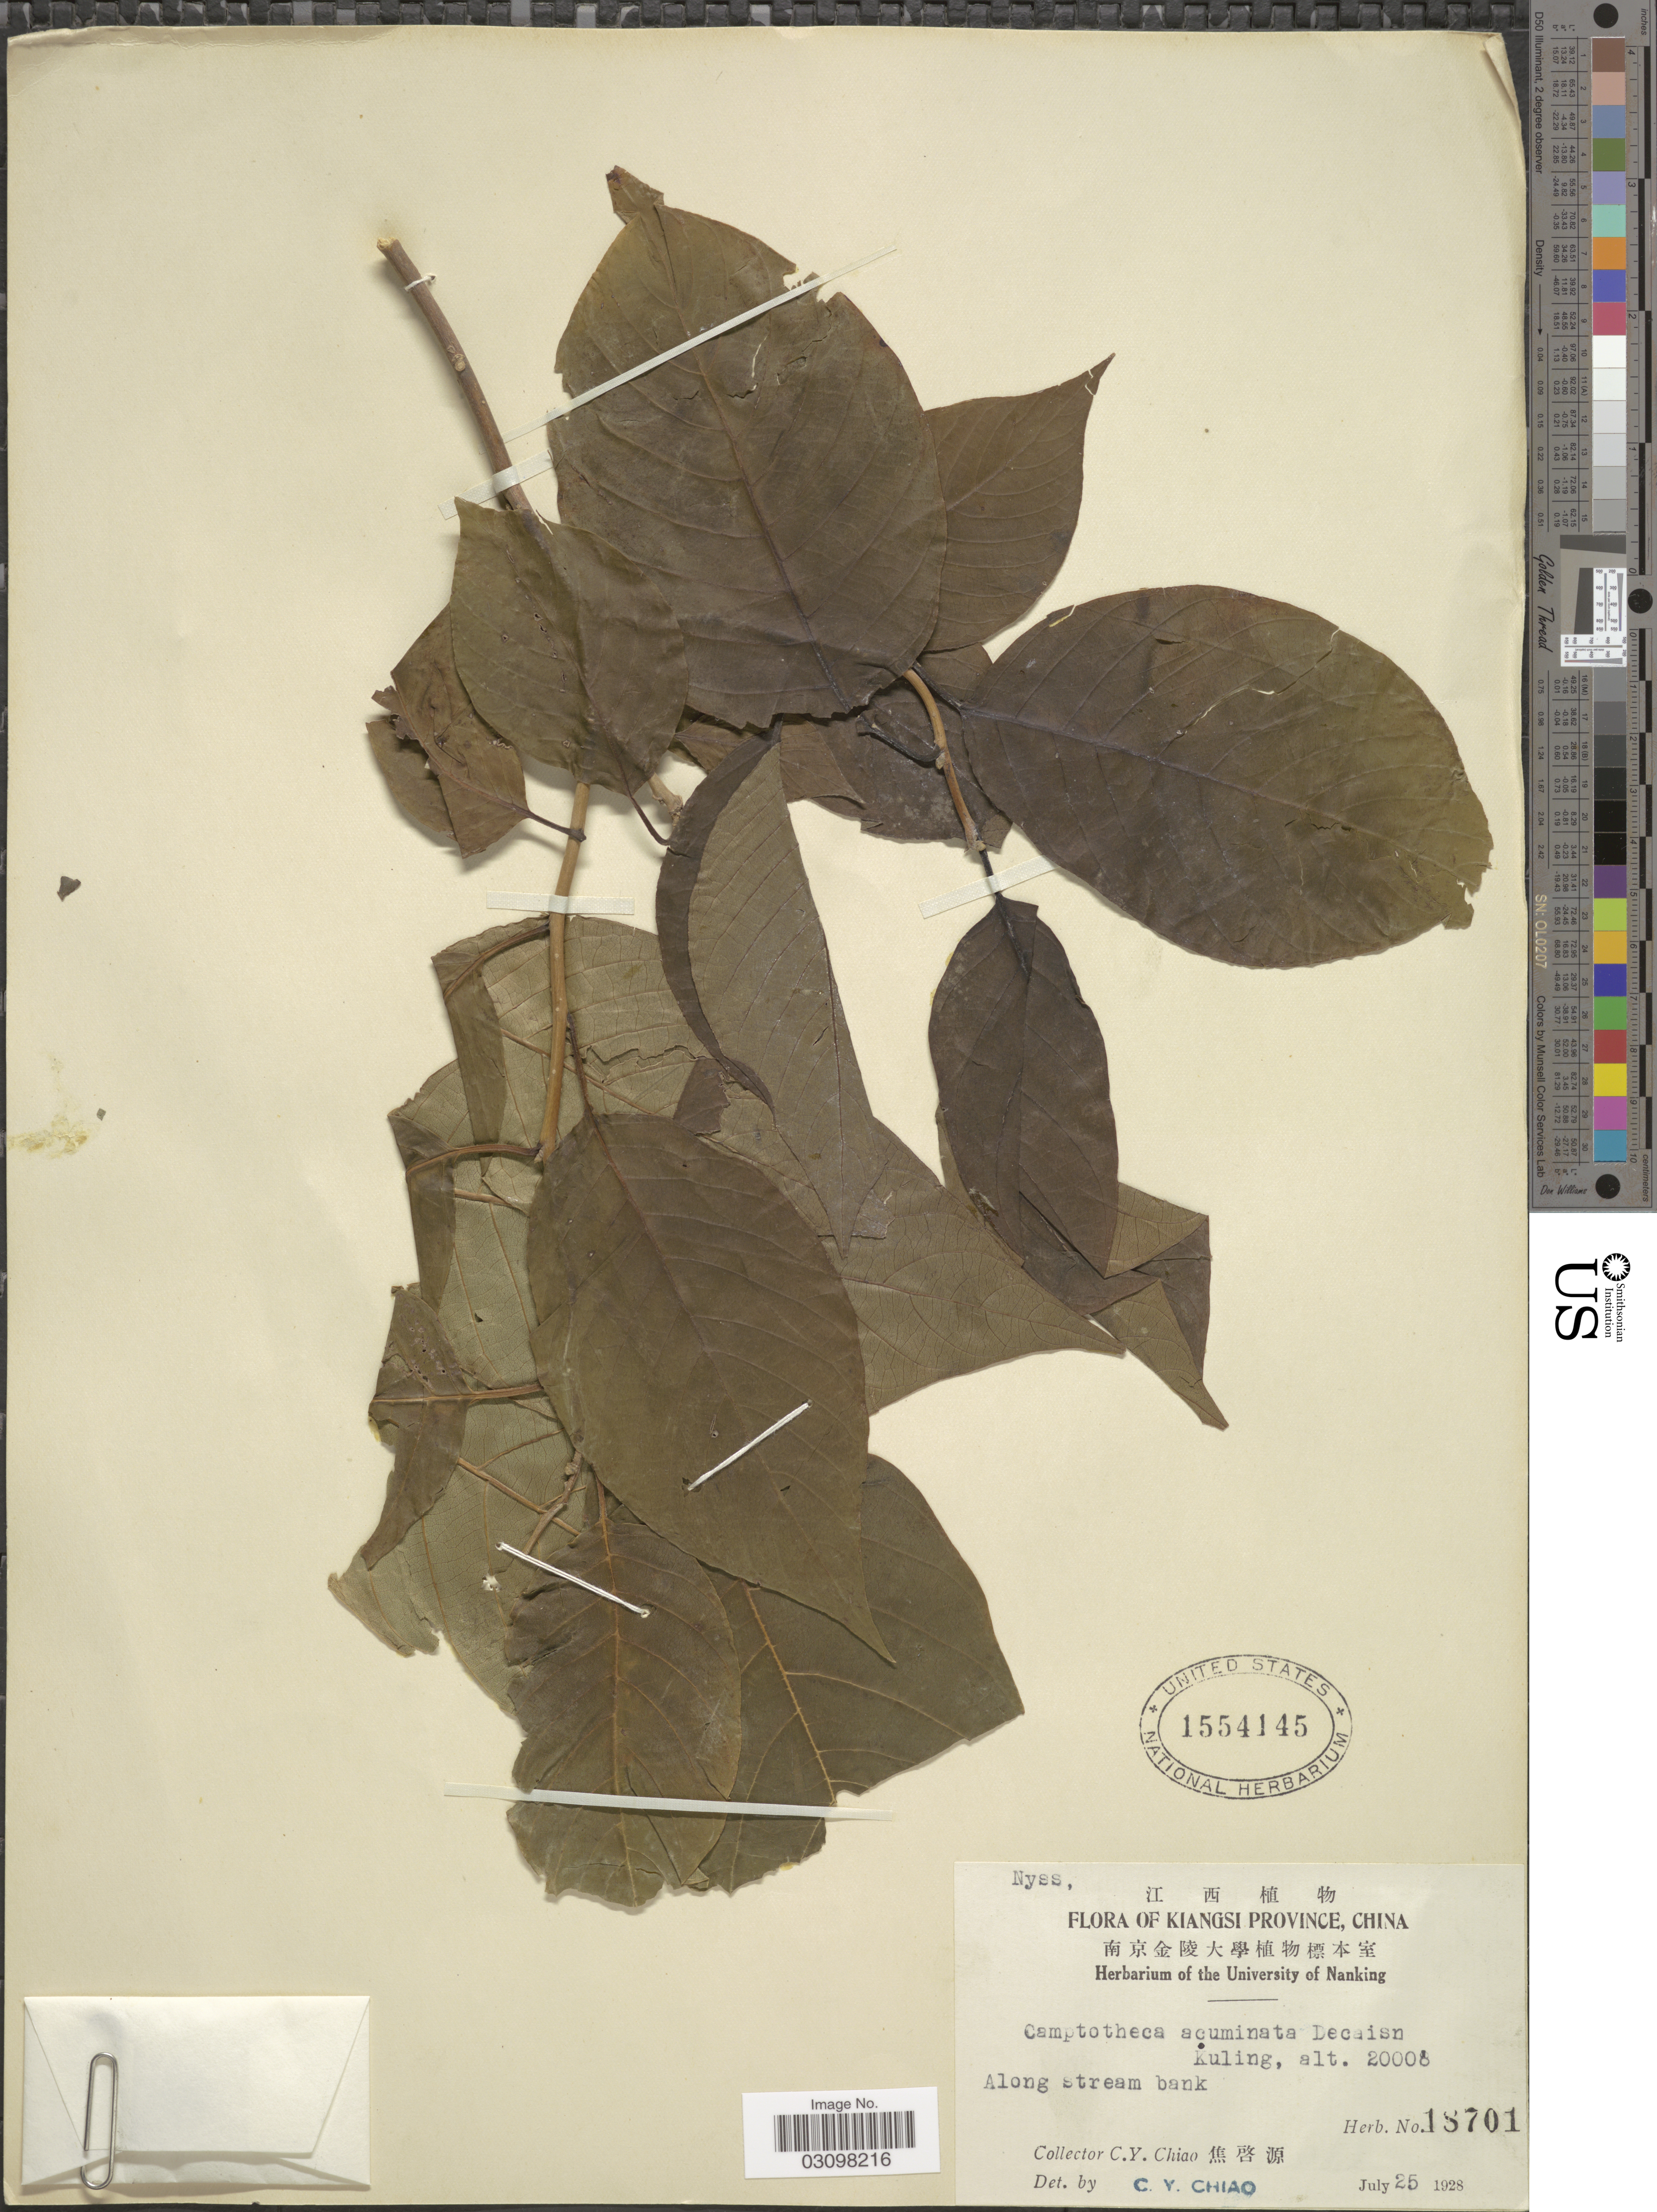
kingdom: Plantae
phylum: Tracheophyta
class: Magnoliopsida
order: Cornales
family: Nyssaceae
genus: Camptotheca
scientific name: Camptotheca acuminata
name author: Decne.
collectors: C. Y. Chiao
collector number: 18701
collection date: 1928-07-25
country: China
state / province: Jiangxi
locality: Kiangsi. Kuling. Along stream bank.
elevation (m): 610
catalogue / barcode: US 1554145